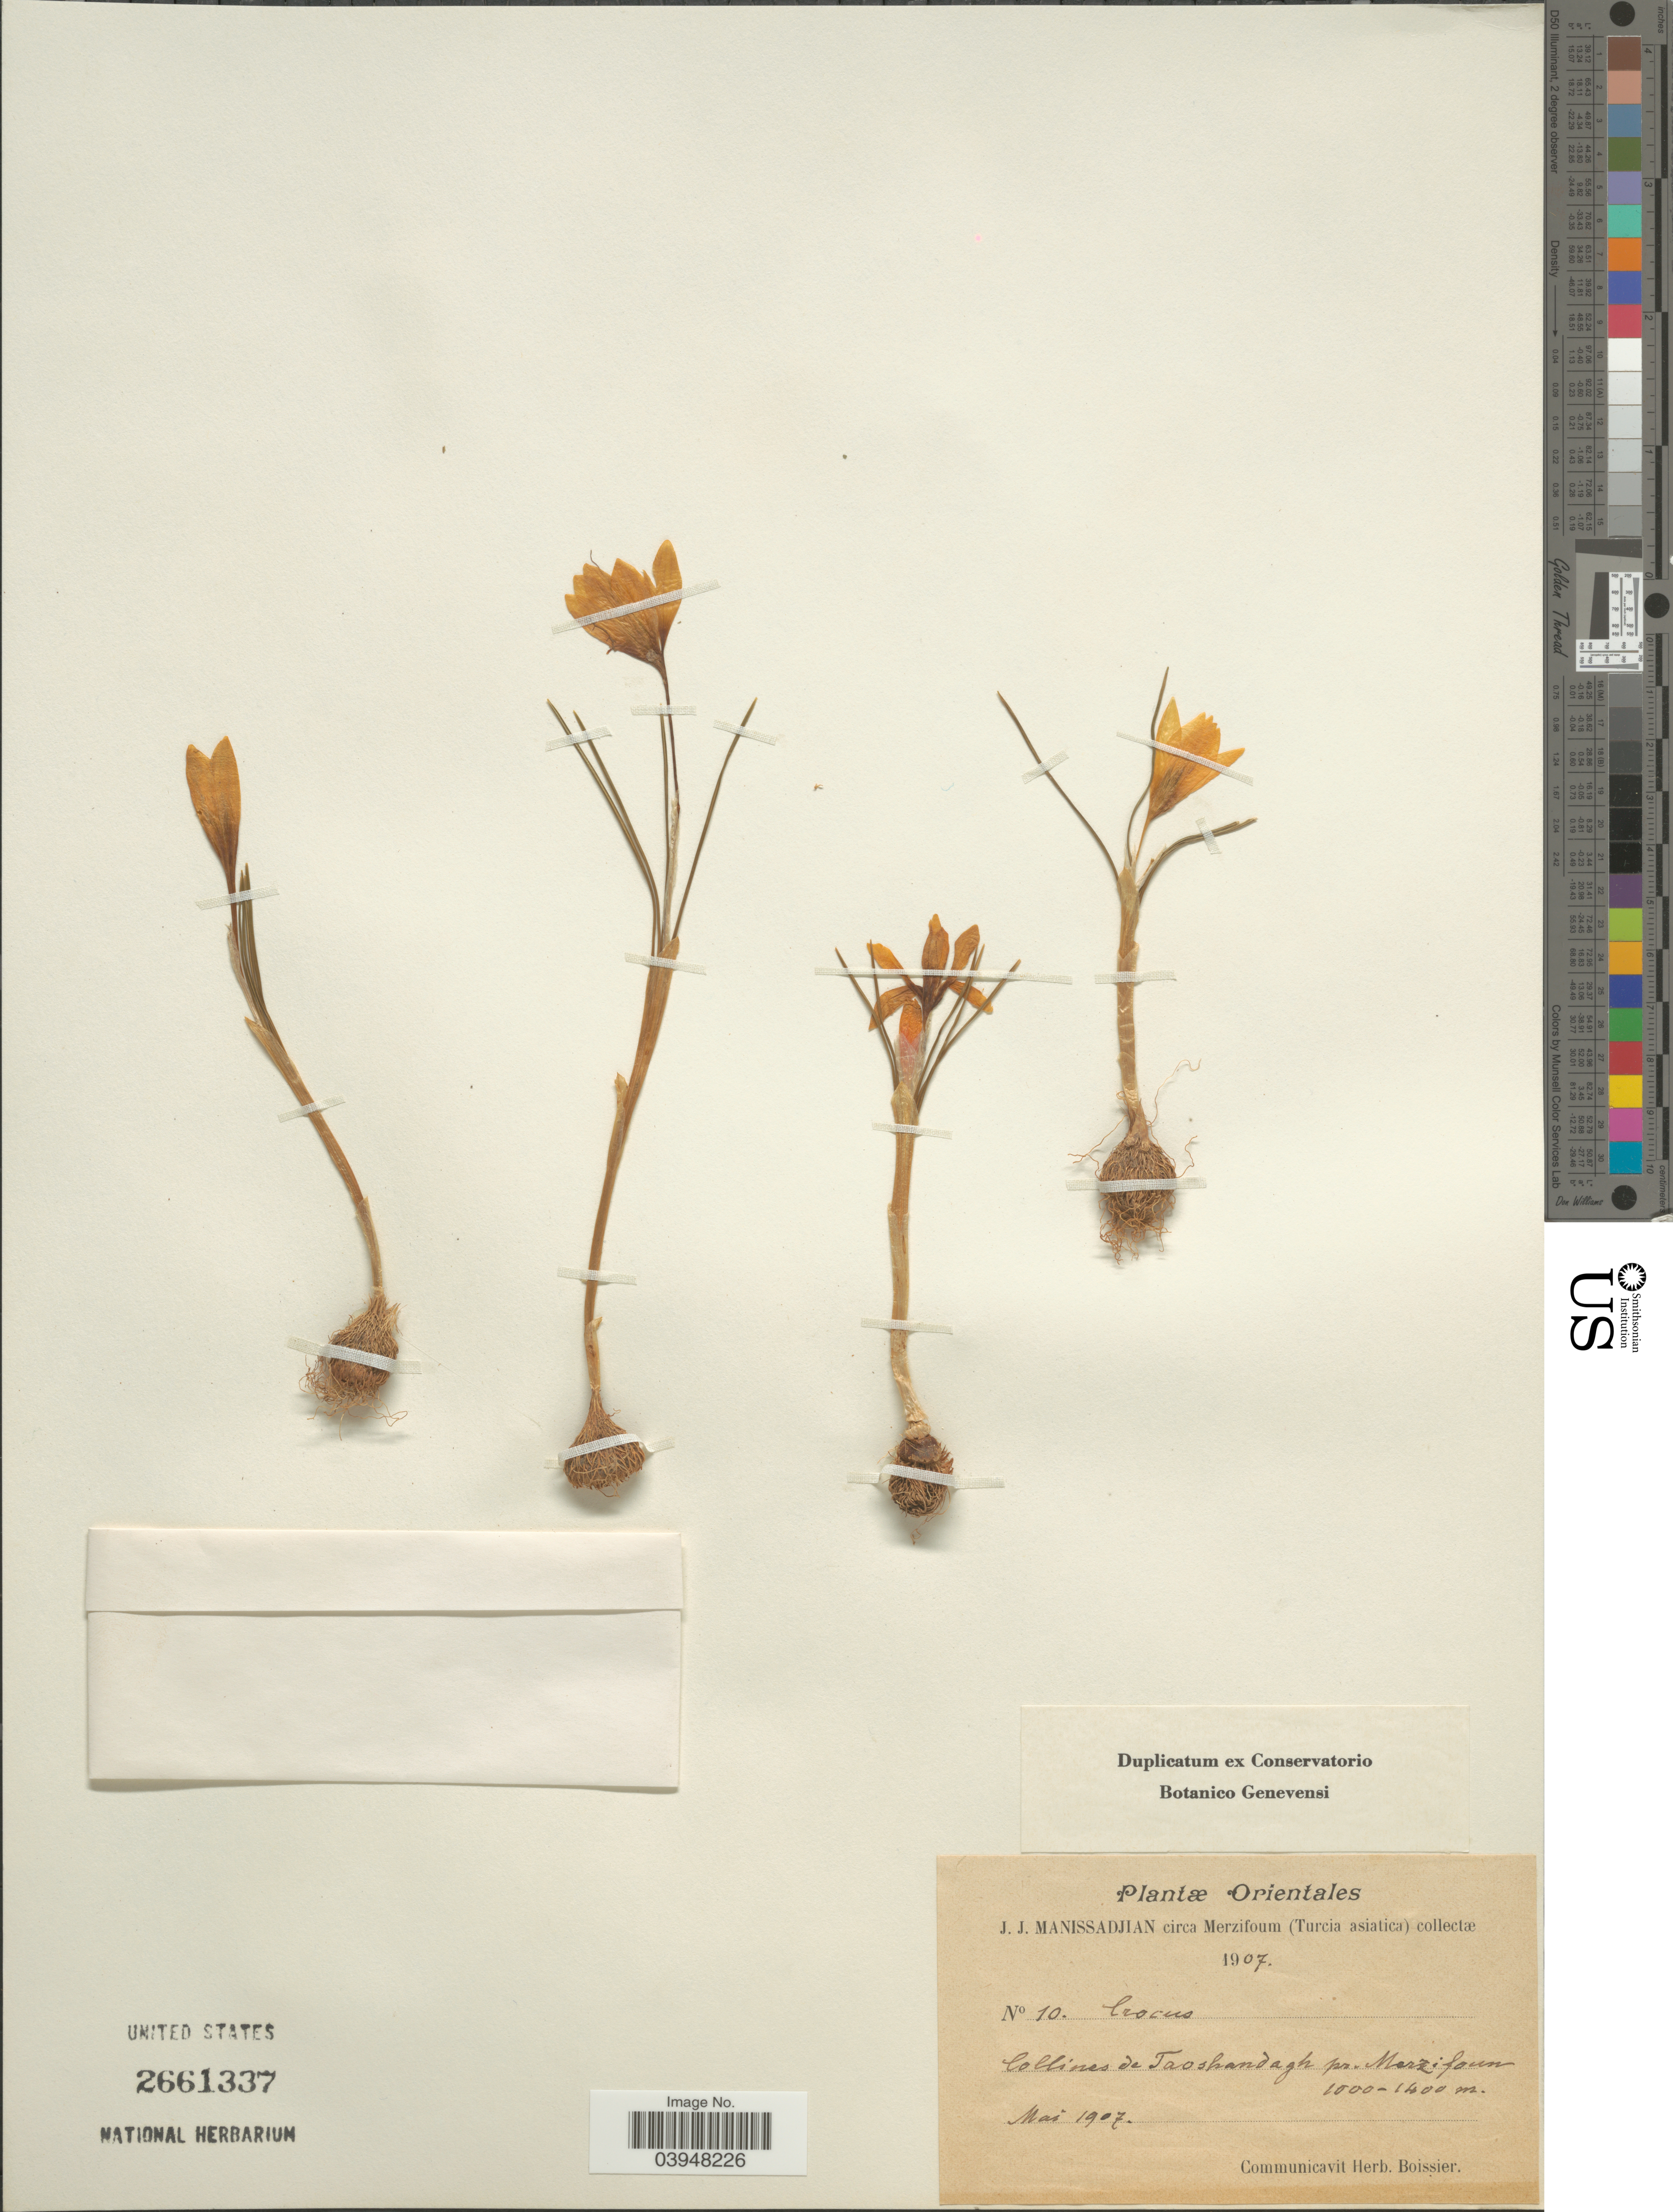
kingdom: Plantae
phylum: Tracheophyta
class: Liliopsida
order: Asparagales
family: Iridaceae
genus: Crocus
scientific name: Crocus sp.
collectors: J. Manissadjian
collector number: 10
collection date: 1907-05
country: Turkey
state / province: Amasya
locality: Orientales. Circa Merzifoum (Turcia asiatica). Collines de Taoshandagh pr. Marzifoun.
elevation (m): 1000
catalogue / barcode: US 2661337